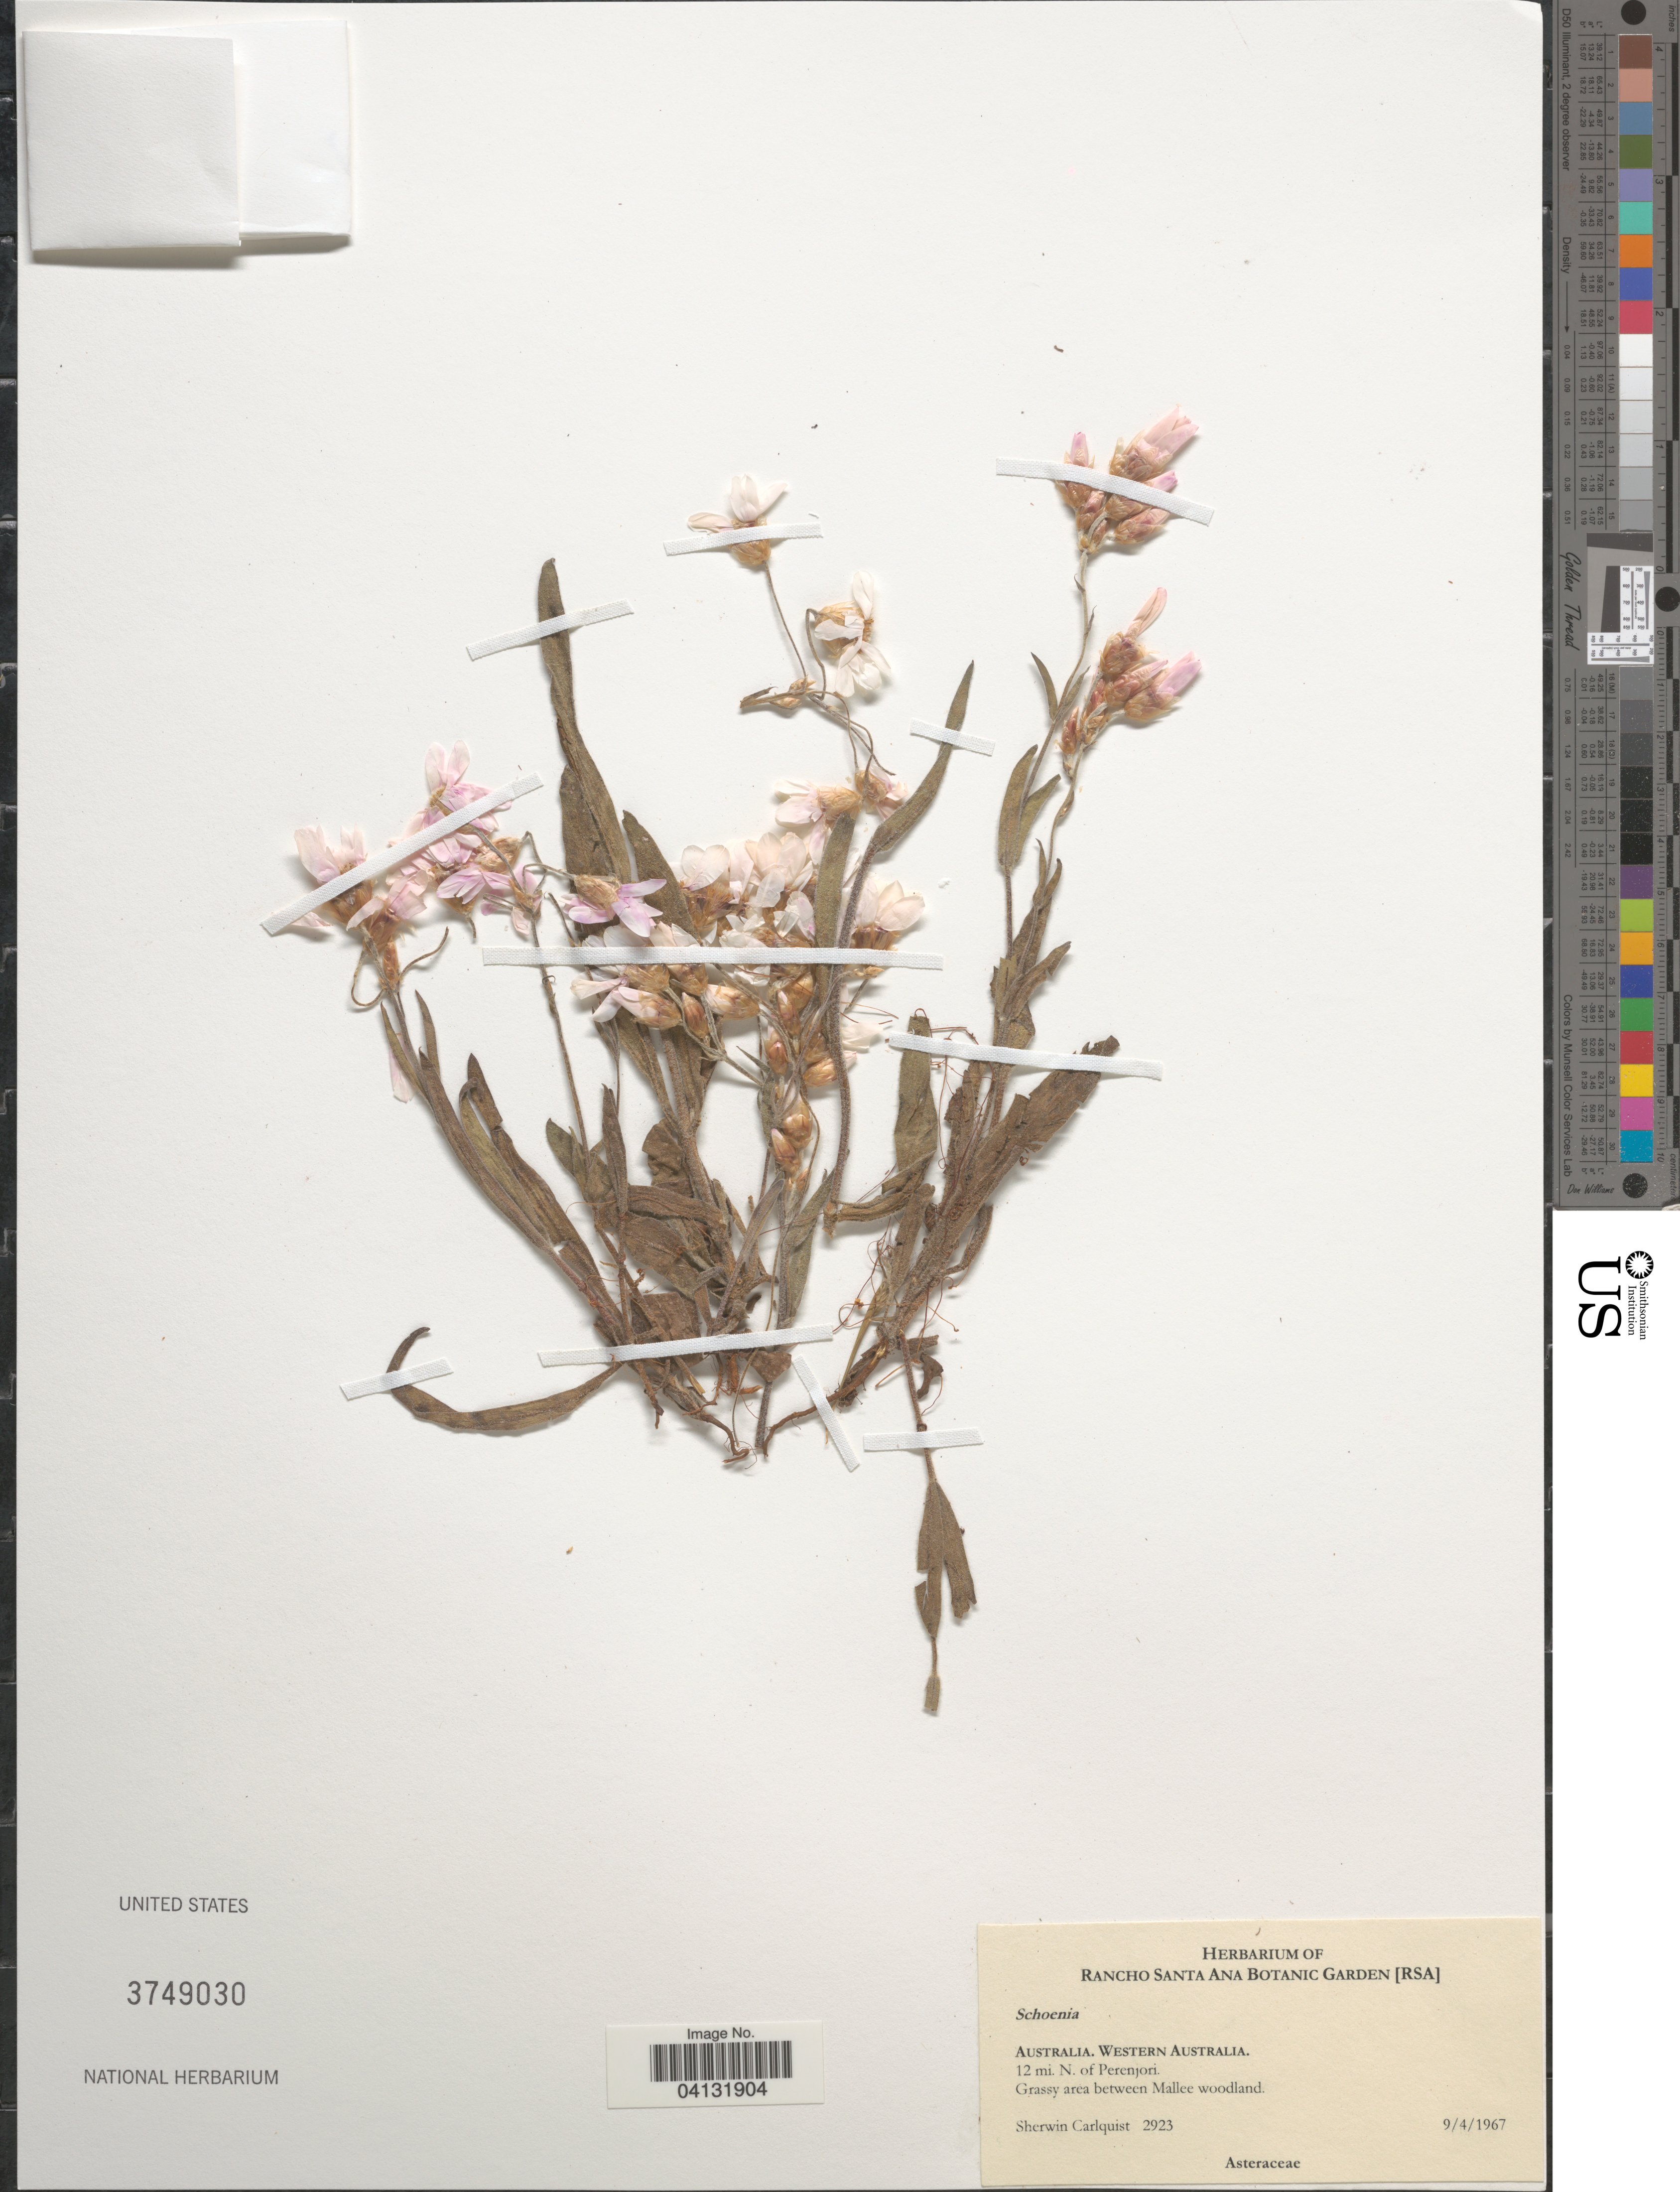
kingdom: Plantae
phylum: Tracheophyta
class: Magnoliopsida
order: Asterales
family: Asteraceae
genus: Schoenia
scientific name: Schoenia sp.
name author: Steetz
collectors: S. Carlquist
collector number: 2923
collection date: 1967-09-04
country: Australia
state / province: Western Australia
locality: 12 mi. N. of Perenjori.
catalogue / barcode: US 3749030